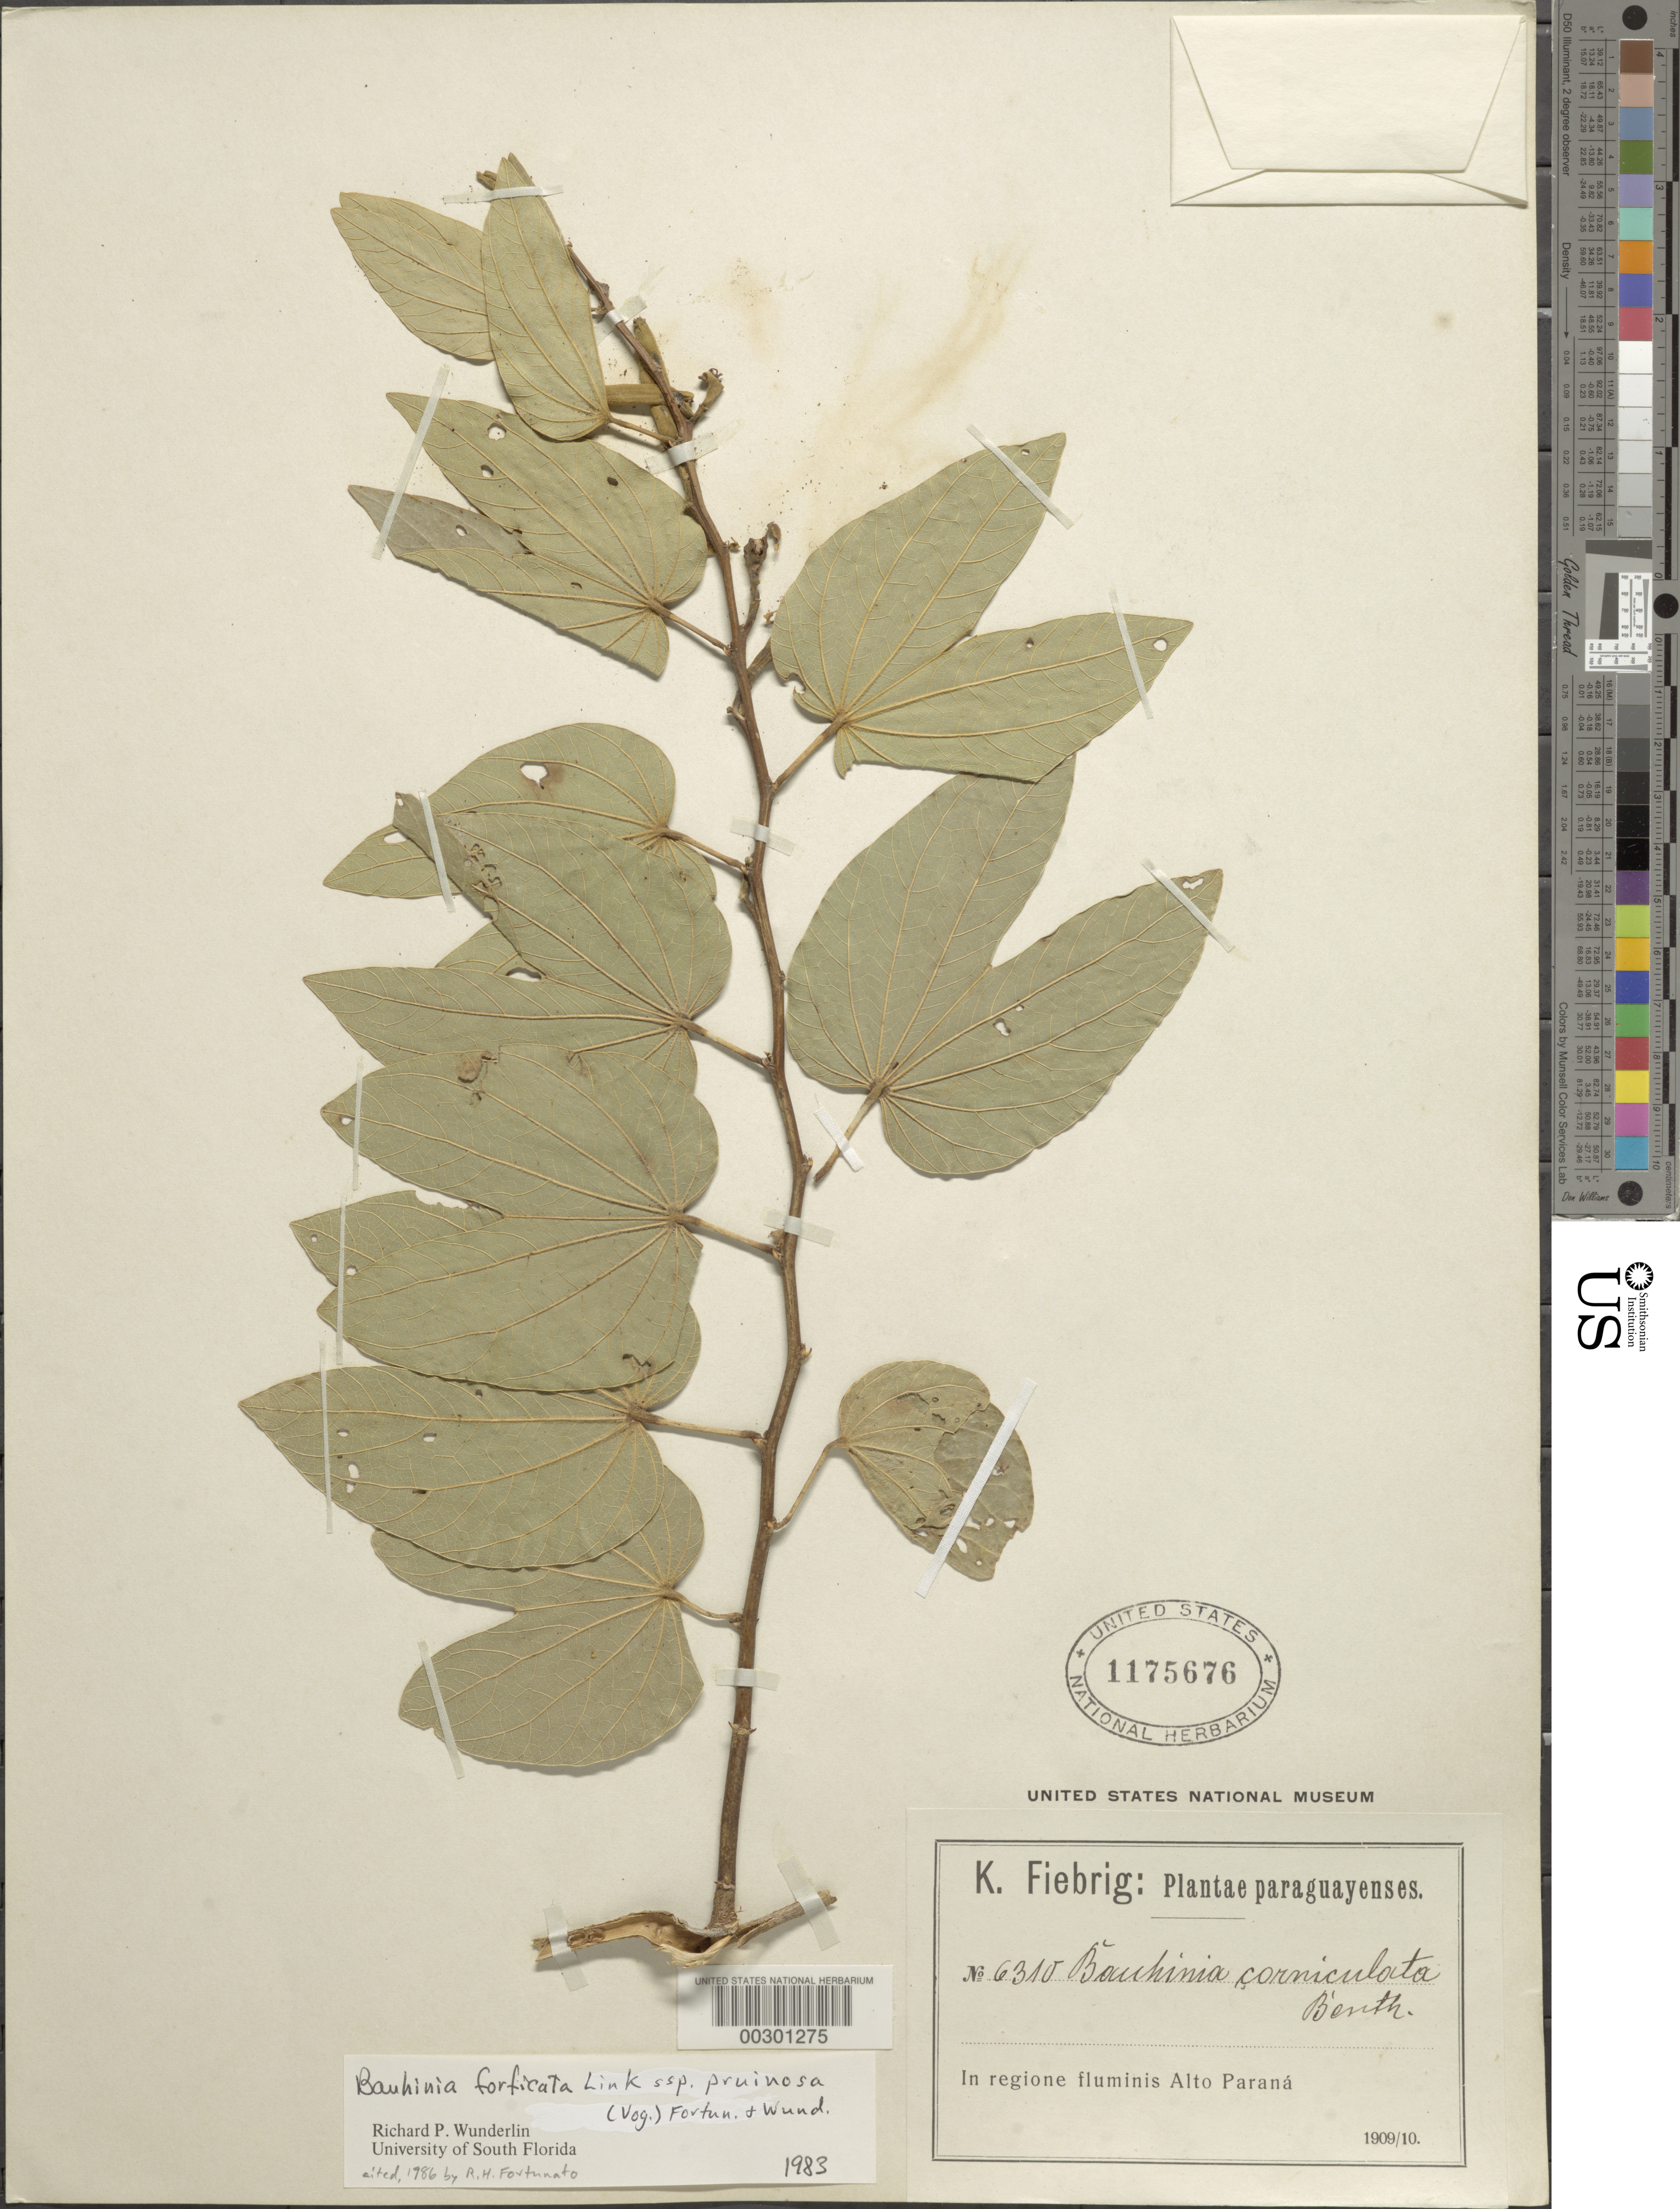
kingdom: Plantae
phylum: Tracheophyta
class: Magnoliopsida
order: Fabales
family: Fabaceae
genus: Bauhinia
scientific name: Bauhinia forficata subsp. pruinosa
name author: (Vogel) Fortunato & Wunderlin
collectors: K. Fiebrig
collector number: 6310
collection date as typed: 1909 to -- -- 1910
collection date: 1909/1910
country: Paraguay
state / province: Alto Paraná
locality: In the region of the rio alto parana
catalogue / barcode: US 1175676